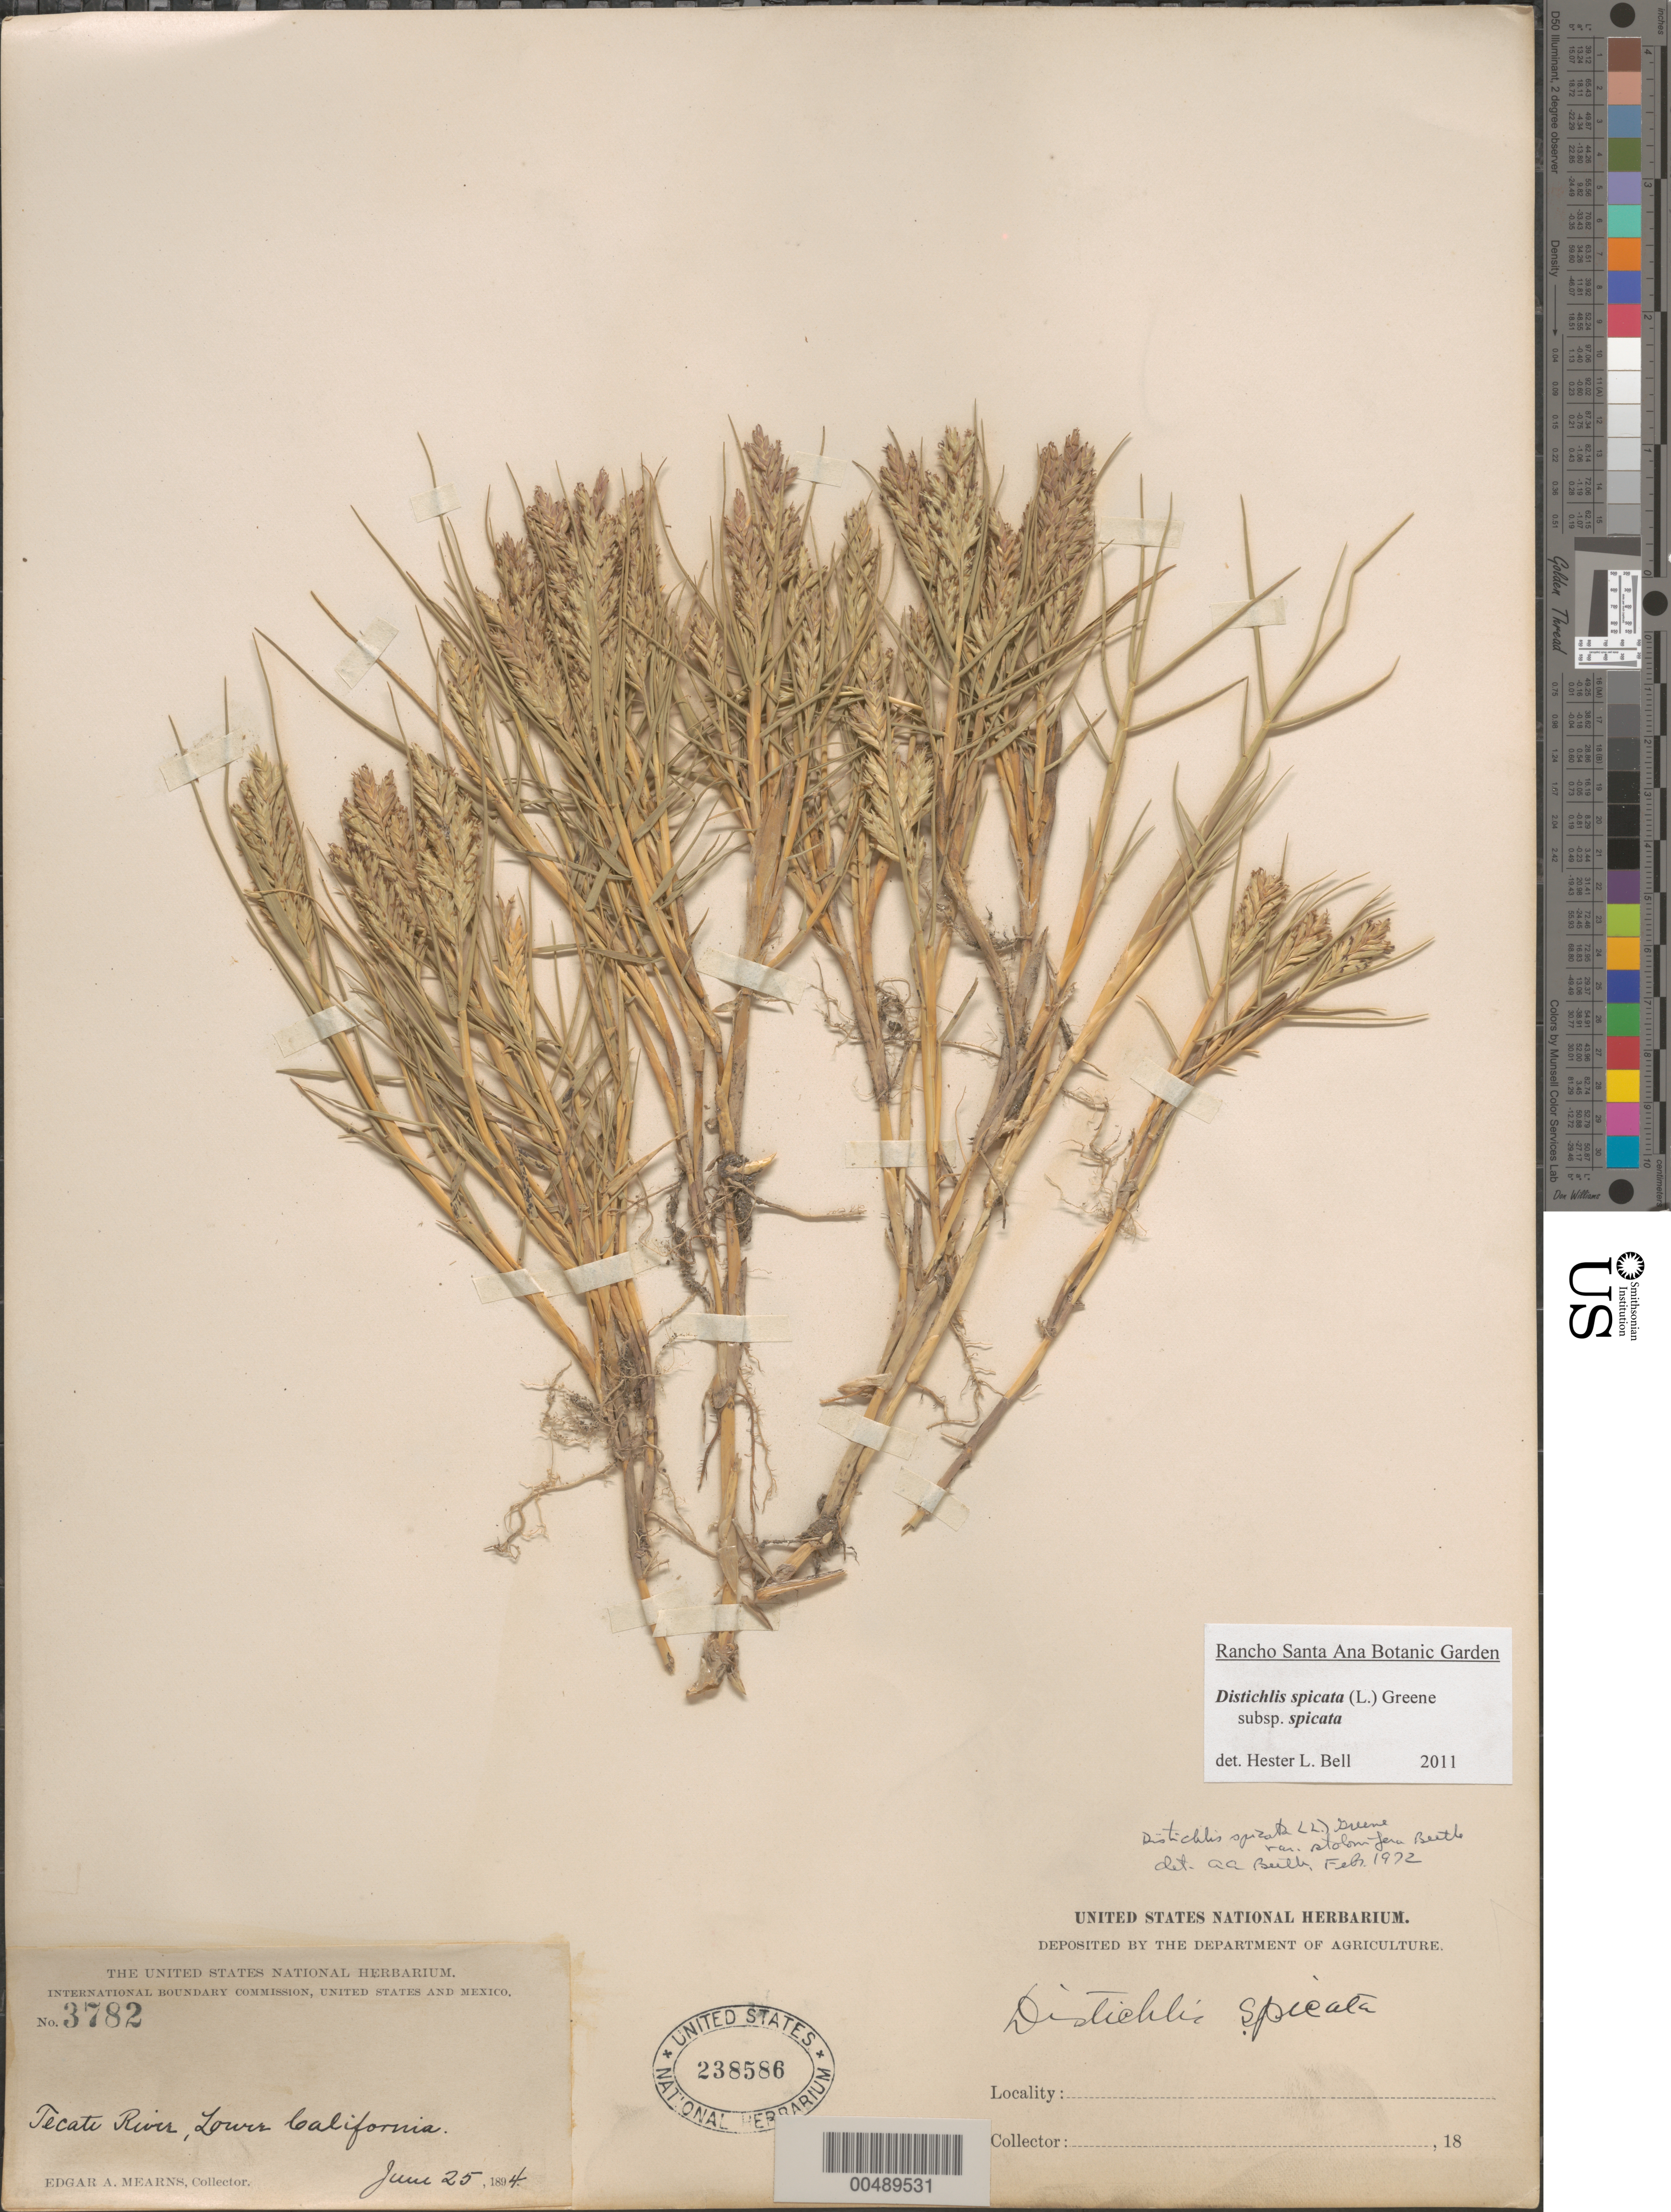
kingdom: Plantae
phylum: Tracheophyta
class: Liliopsida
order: Poales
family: Poaceae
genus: Distichlis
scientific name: Distichlis spicata subsp. spicata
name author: (L.) Greene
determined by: Bell, H. L.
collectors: E. A. Mearns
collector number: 3782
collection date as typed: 25 Jun 1894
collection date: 1894-06-25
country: Mexico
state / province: Baja California Norte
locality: Tecate River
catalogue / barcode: US 238586